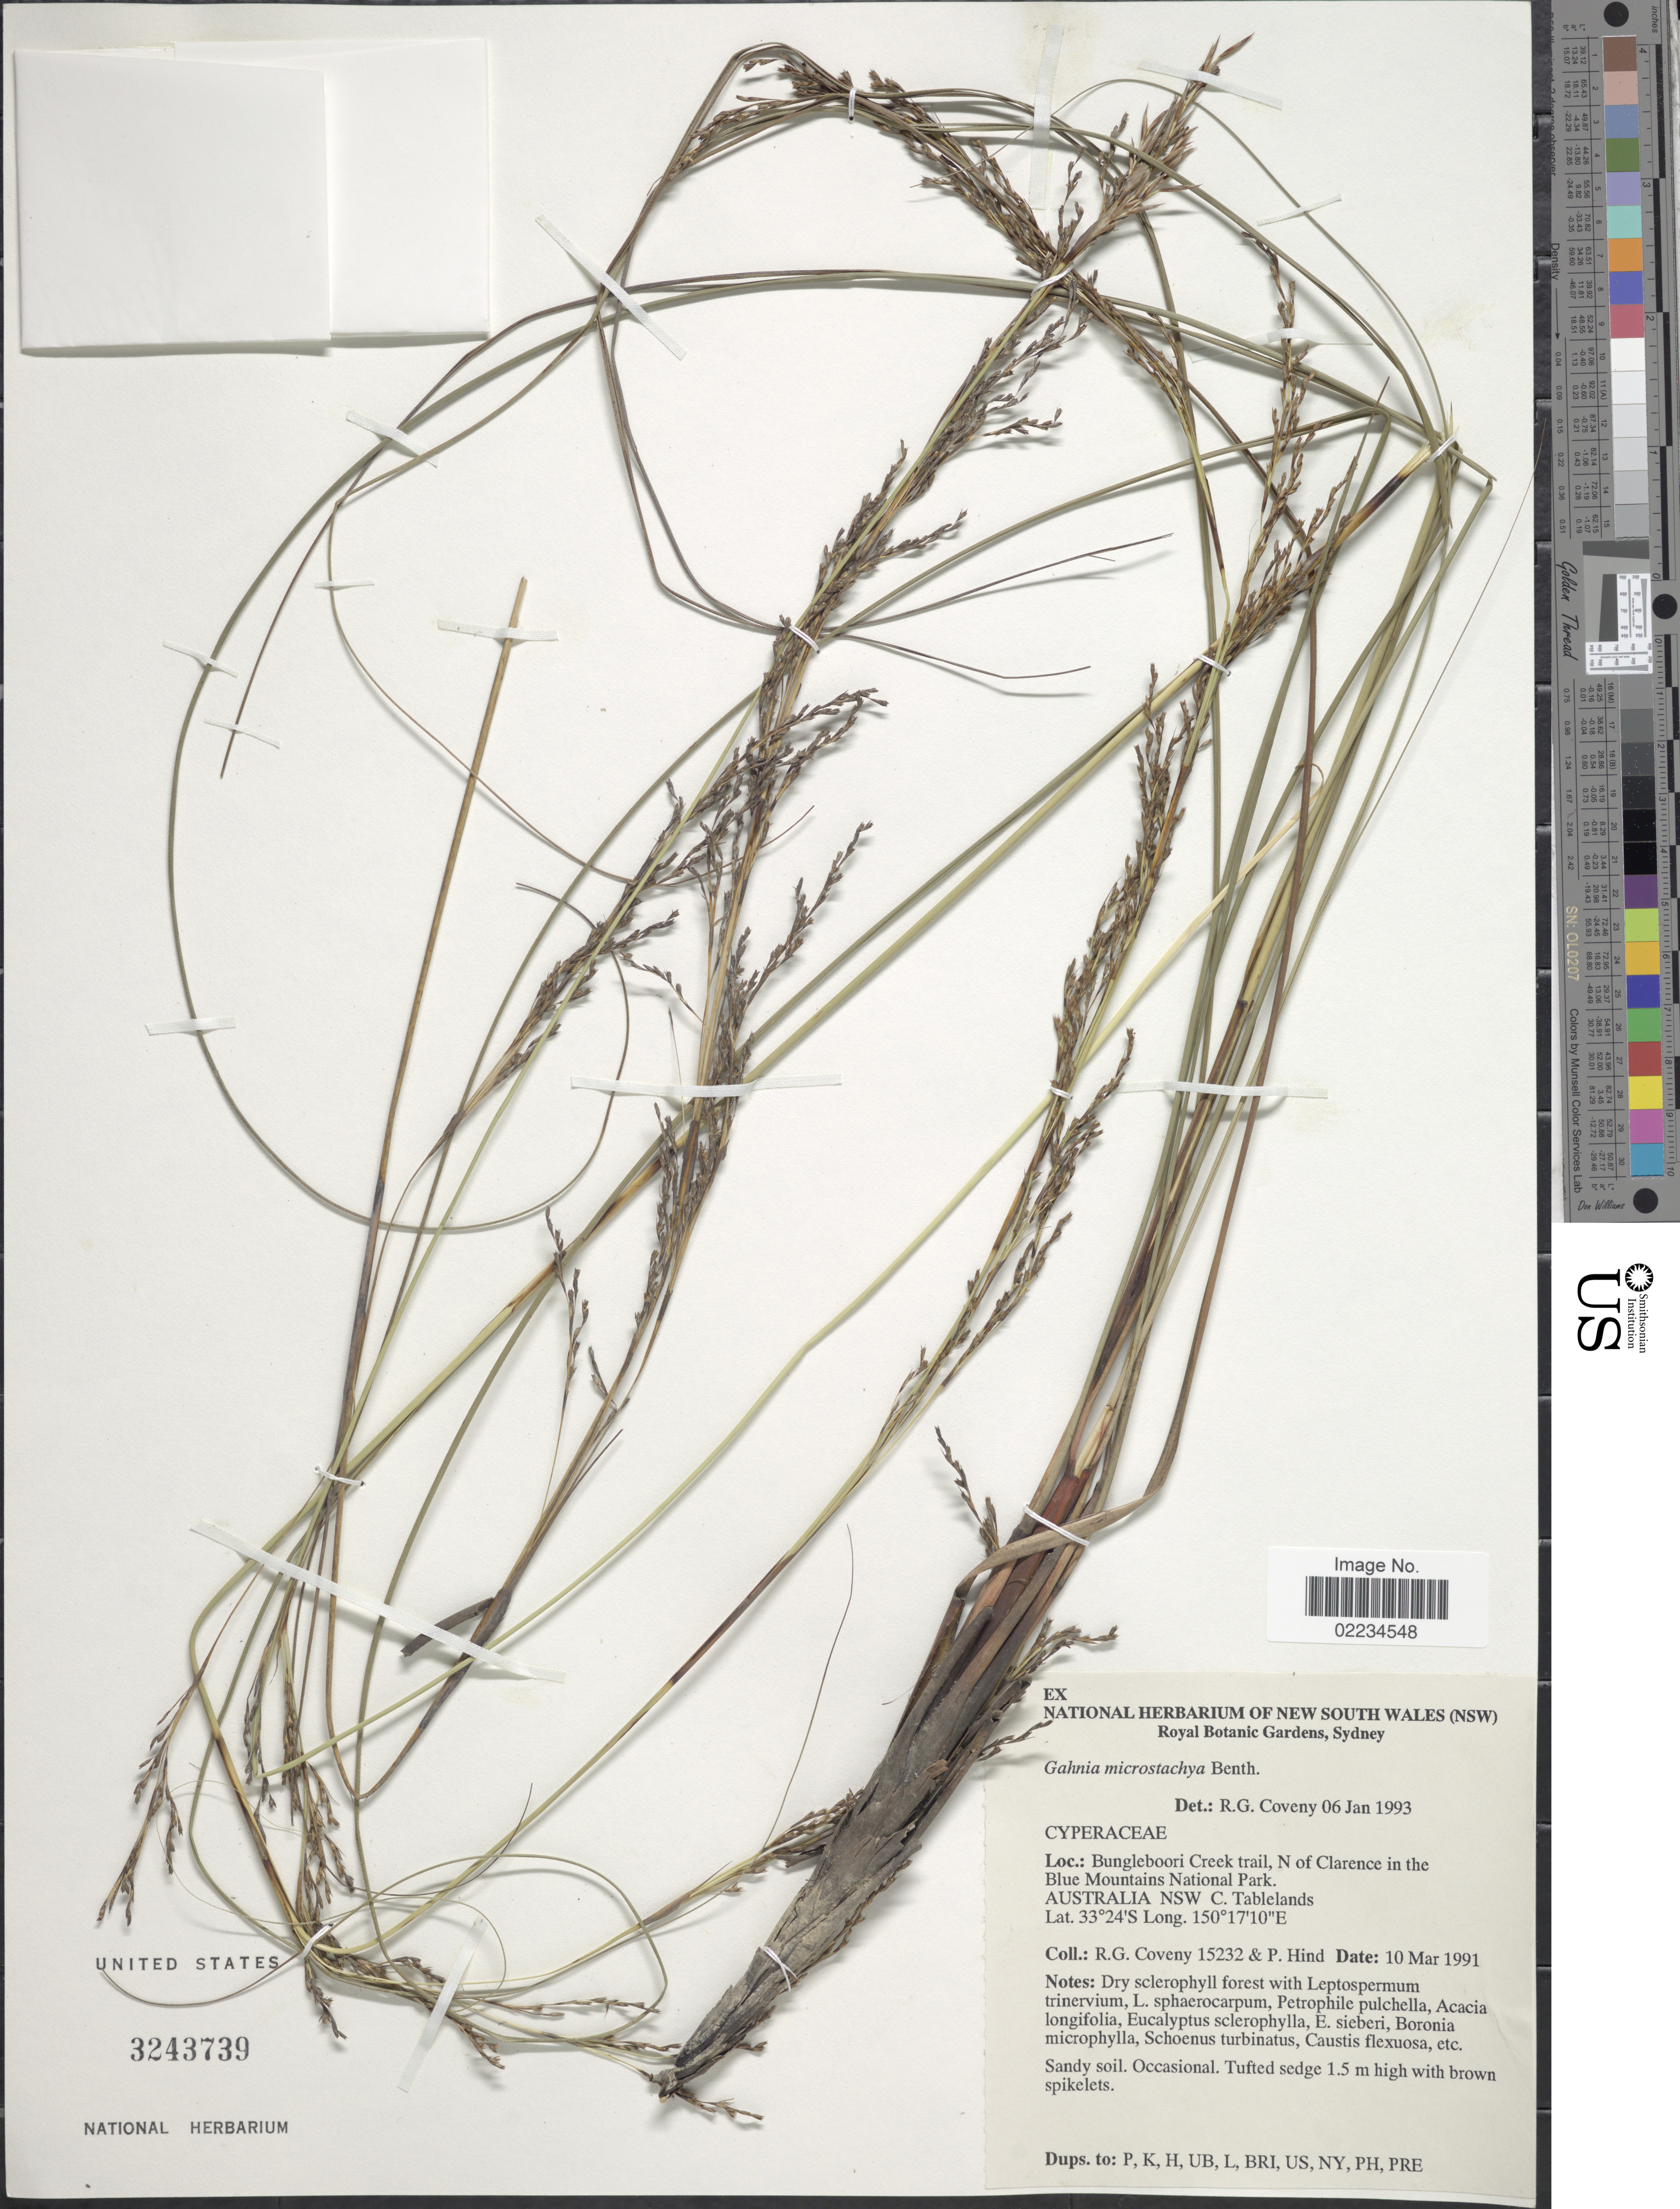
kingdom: Plantae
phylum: Tracheophyta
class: Liliopsida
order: Poales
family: Cyperaceae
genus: Gahnia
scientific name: Gahnia microstachya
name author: Benth.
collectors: R. Coveny & P. Hind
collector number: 15232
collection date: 1991-03-10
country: Australia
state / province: New South Wales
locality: Bungleboori Creek trail, N of Clarence in the Blue Mountains National Park, C. Tableland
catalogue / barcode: US 3243739